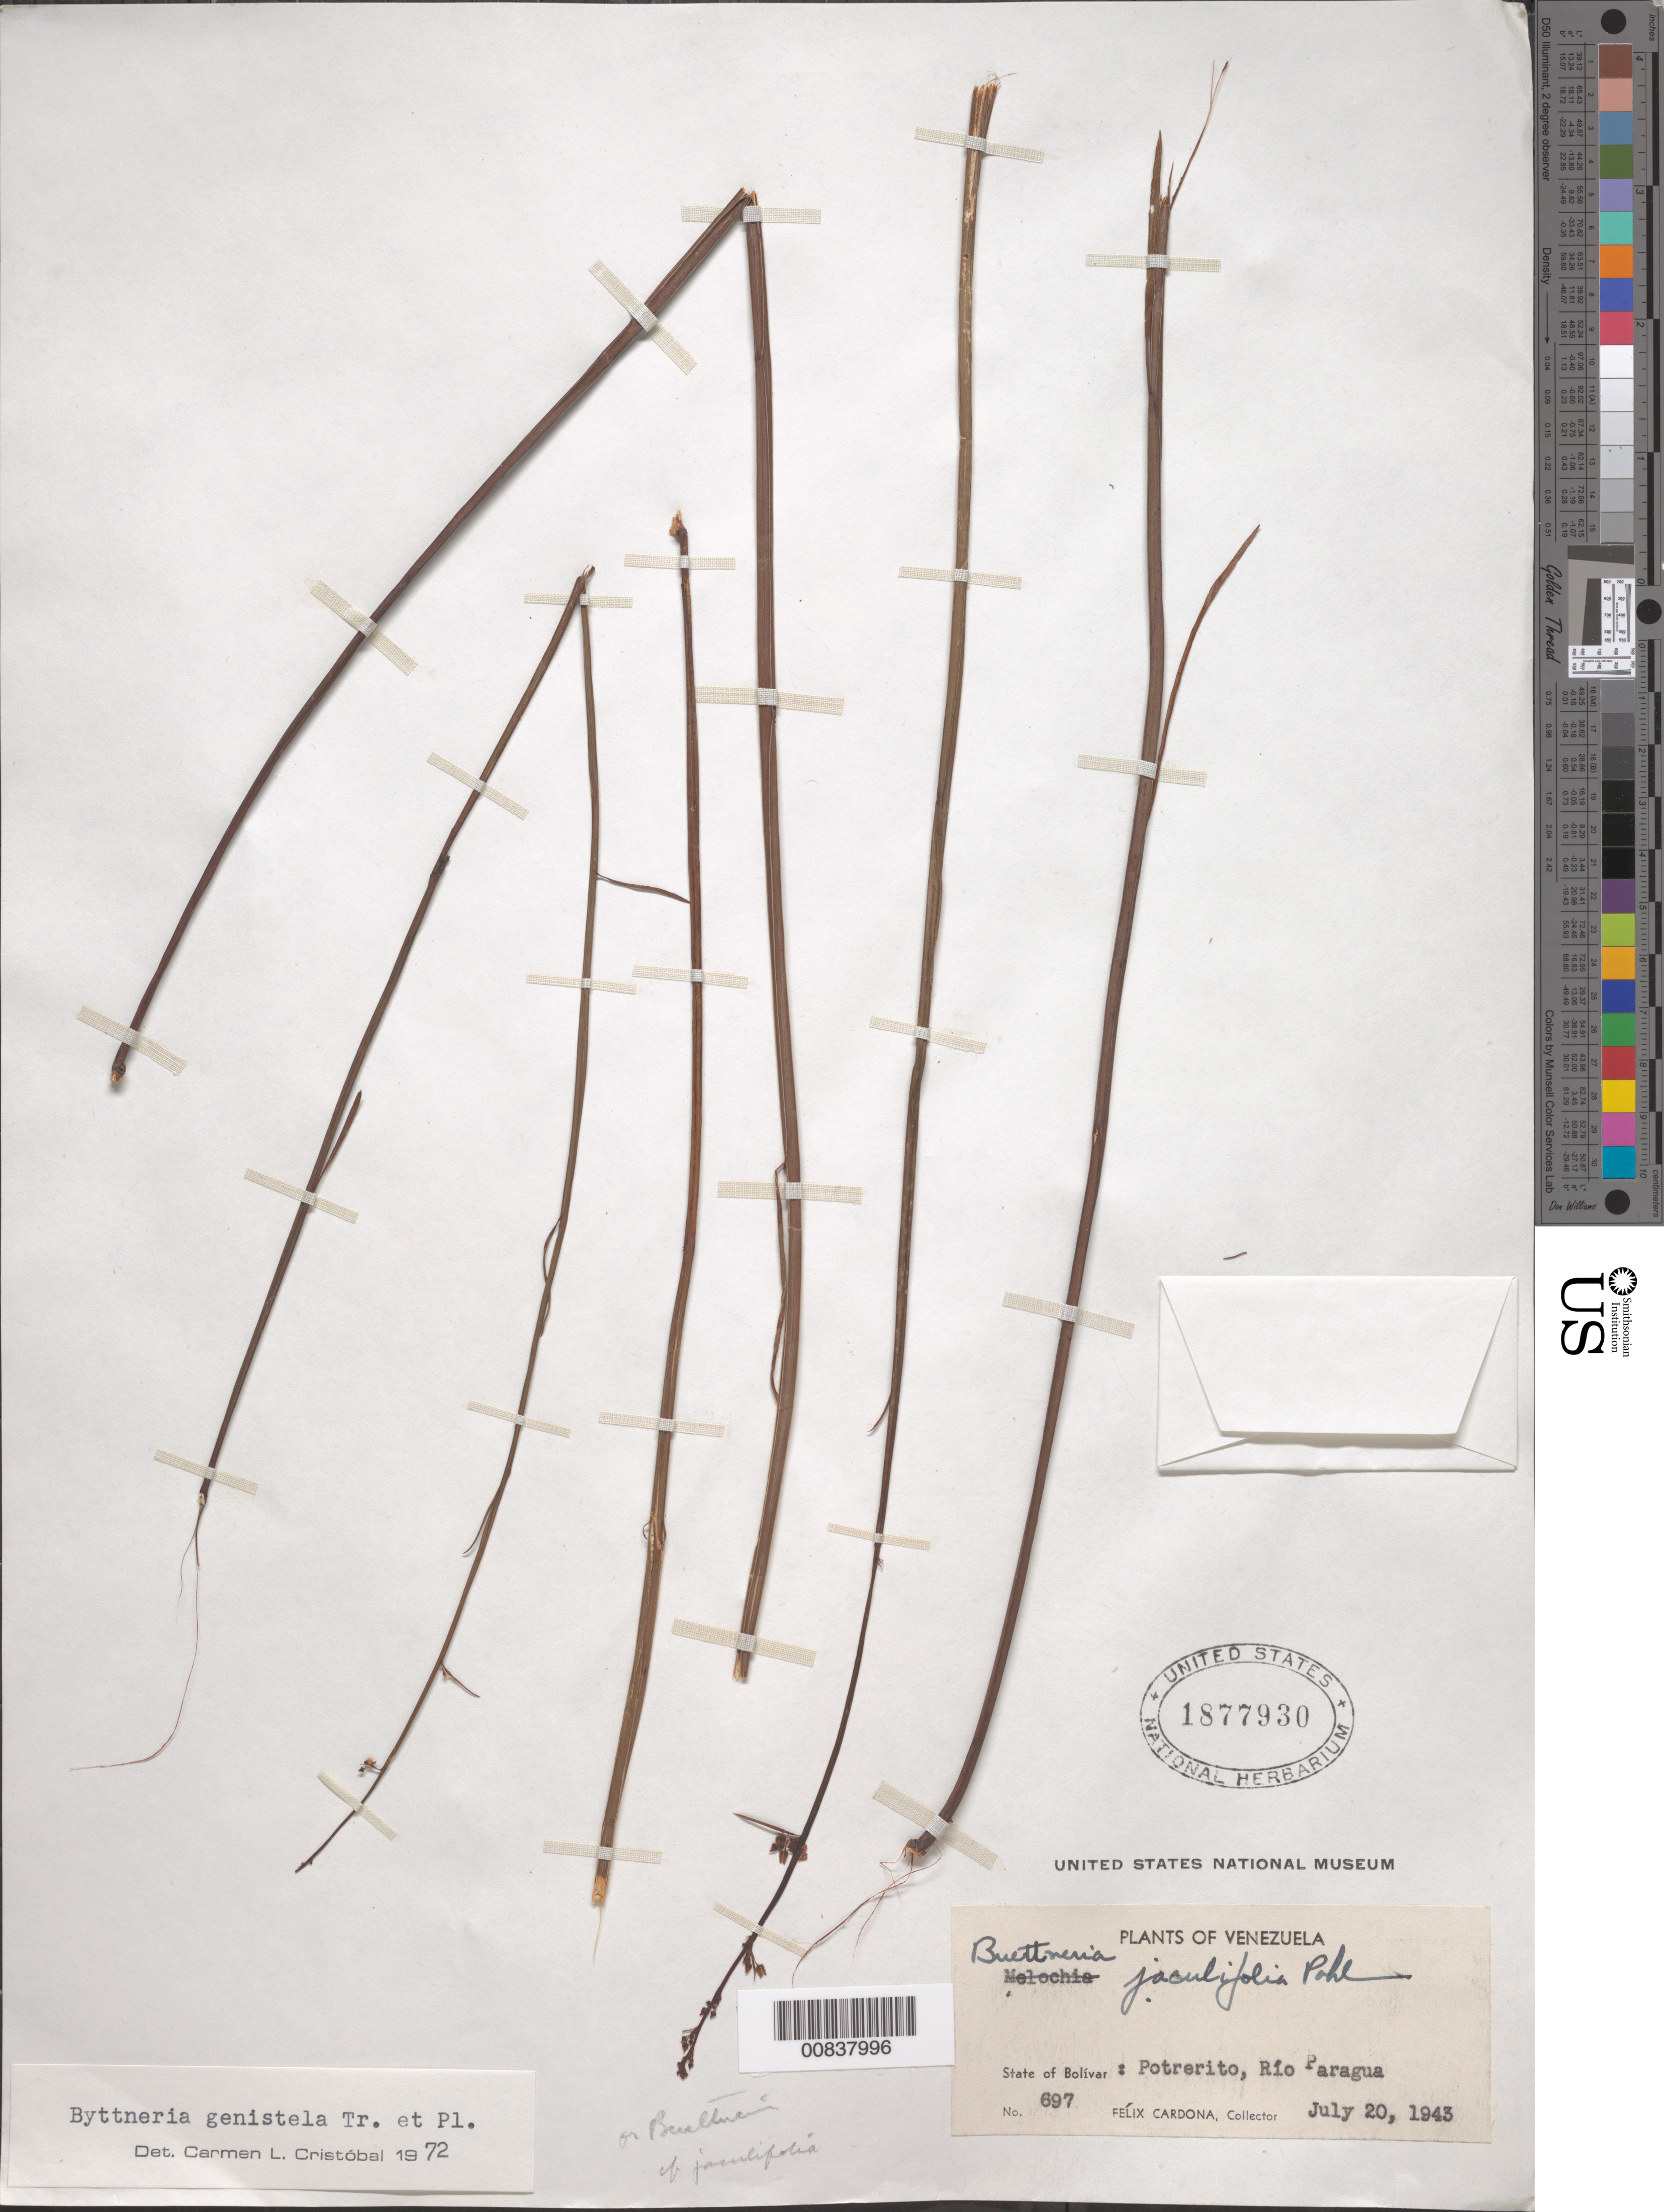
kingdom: Plantae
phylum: Tracheophyta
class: Magnoliopsida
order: Malvales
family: Malvaceae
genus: Byttneria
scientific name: Byttneria genistella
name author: Triana & Planch.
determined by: Cristóbal, C. L.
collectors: F. Cardona Puig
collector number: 697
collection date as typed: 20-Jul-43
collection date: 1943-07-20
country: Venezuela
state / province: Bolívar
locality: Río Paragua, Potrerito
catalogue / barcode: US 1877930